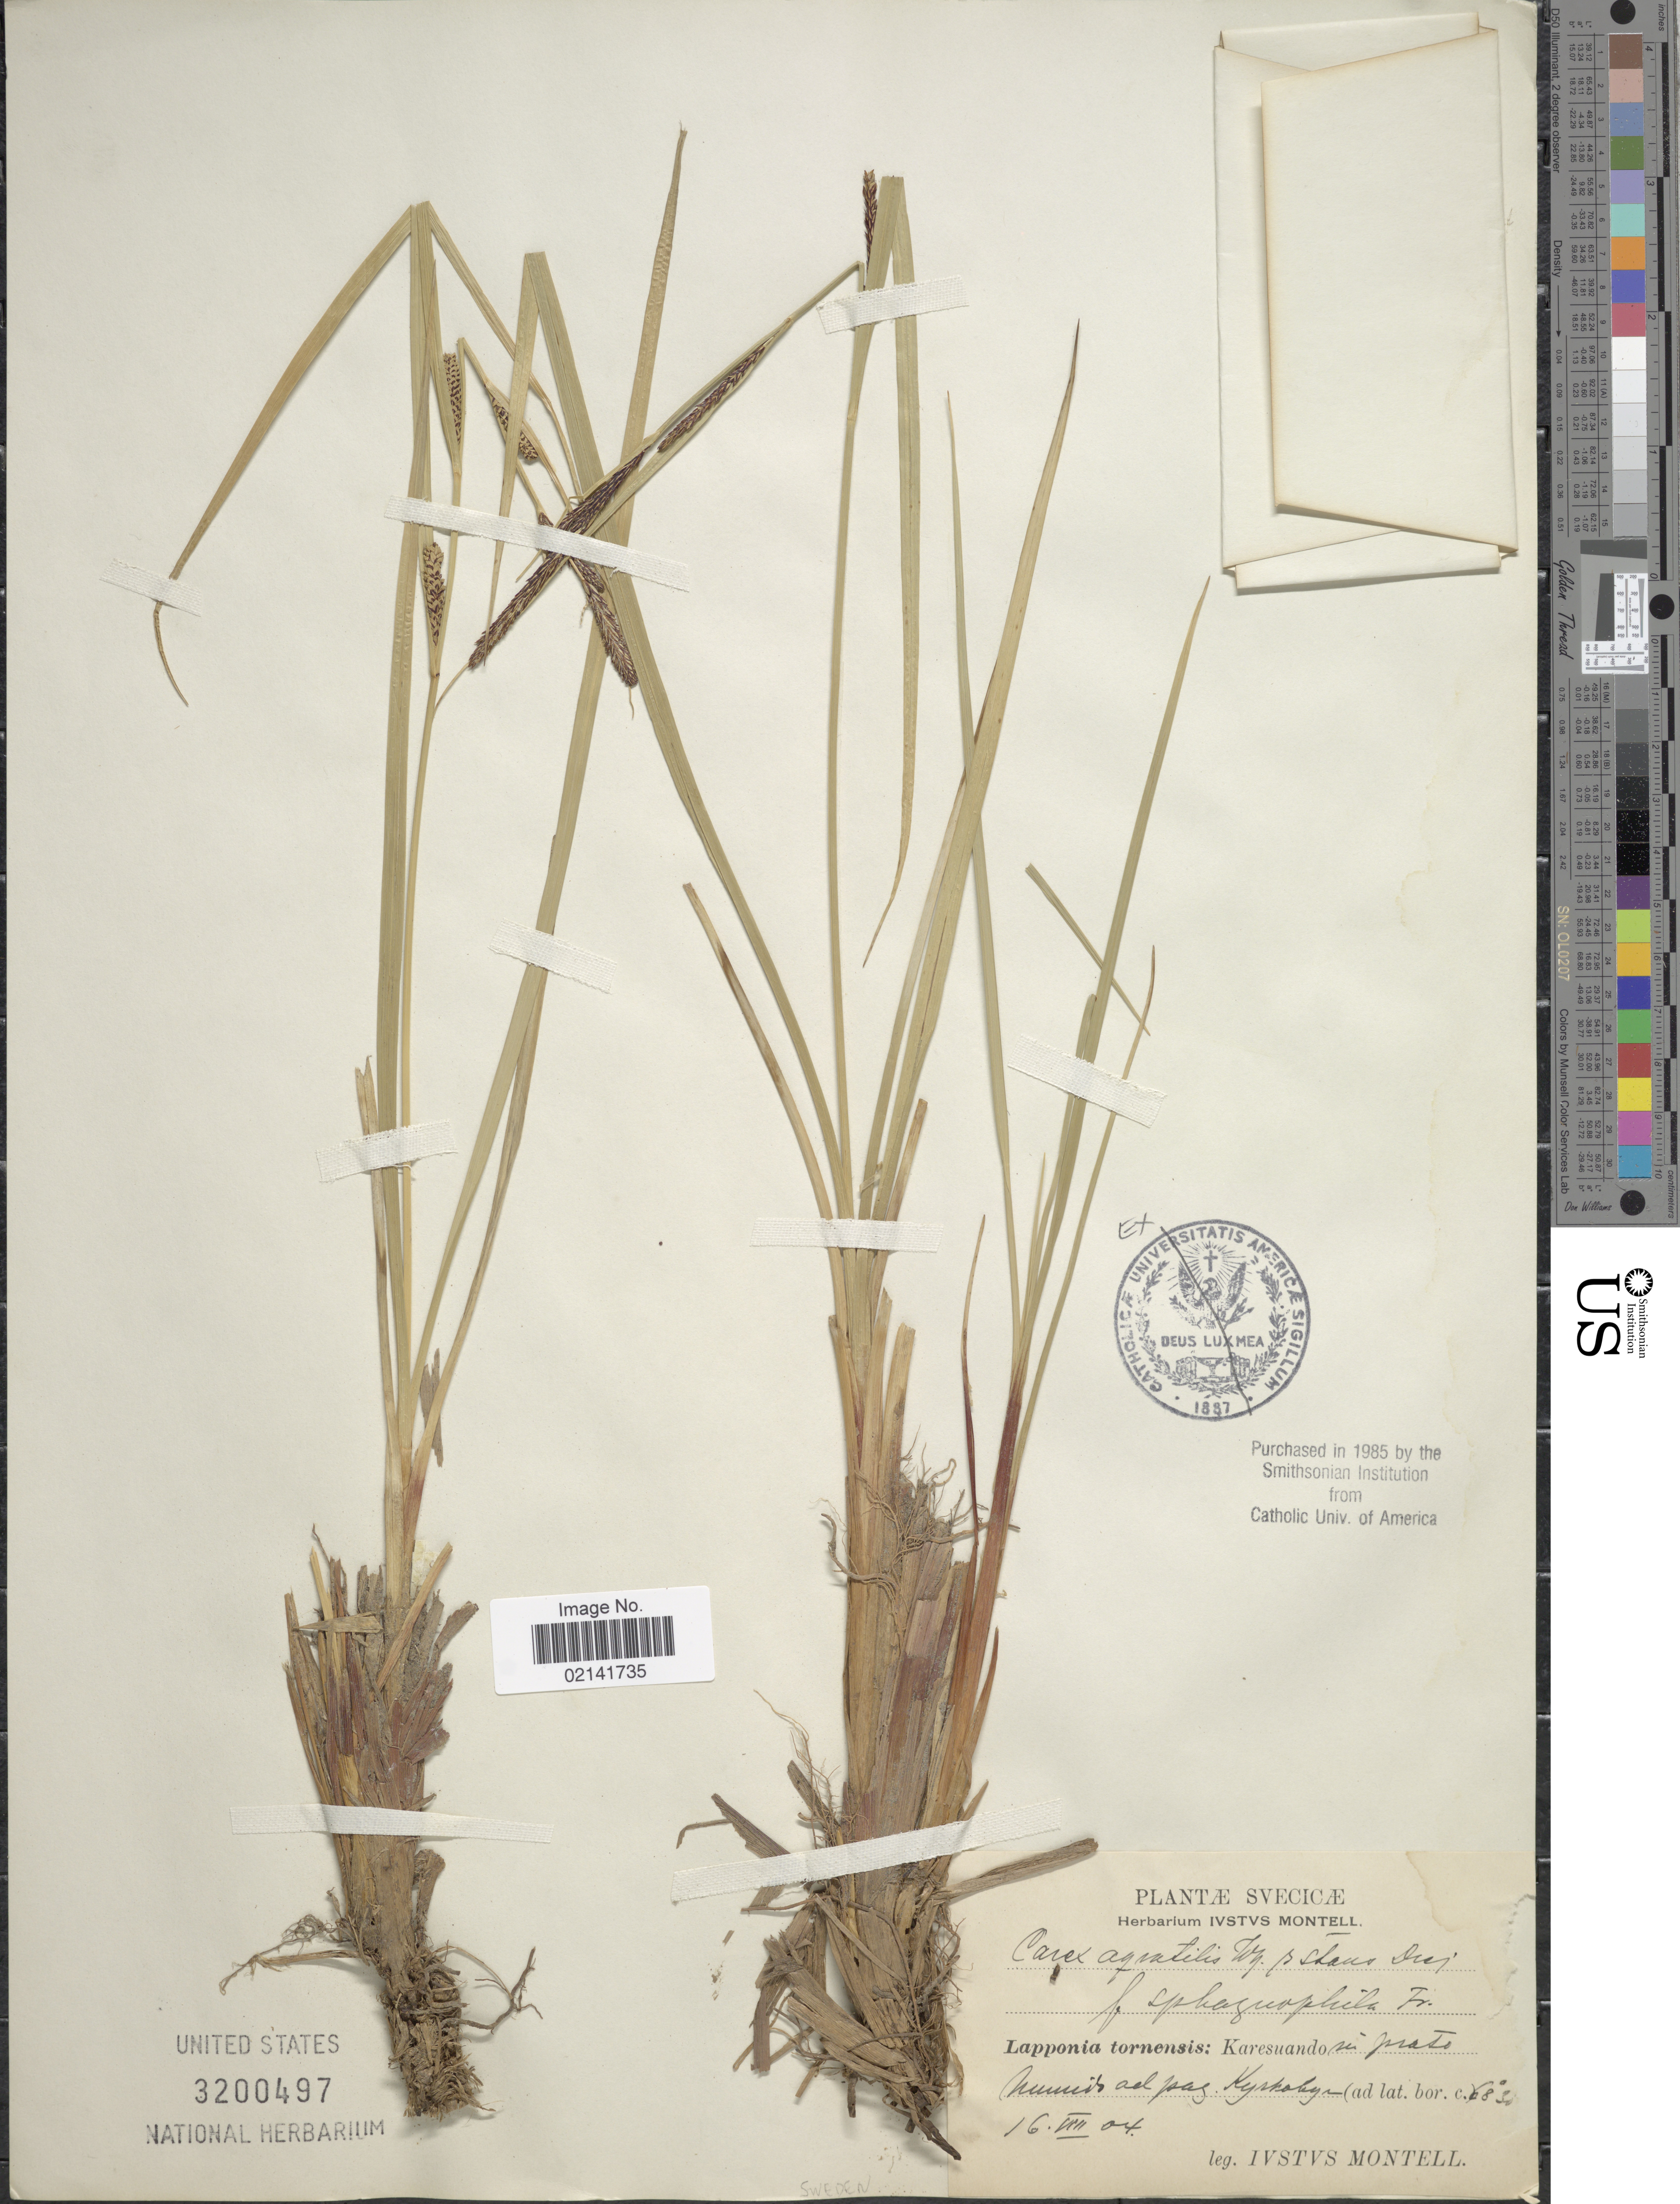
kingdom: Plantae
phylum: Tracheophyta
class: Liliopsida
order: Poales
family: Cyperaceae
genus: Carex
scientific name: Carex aquatilis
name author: Wahlenb.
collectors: I. Montell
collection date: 1904-08-16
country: Sweden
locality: Svecicae, Lapponia torensis: Karesuando in prato humidis ad pag. Kyskokyr [interpreted]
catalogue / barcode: US 3200497